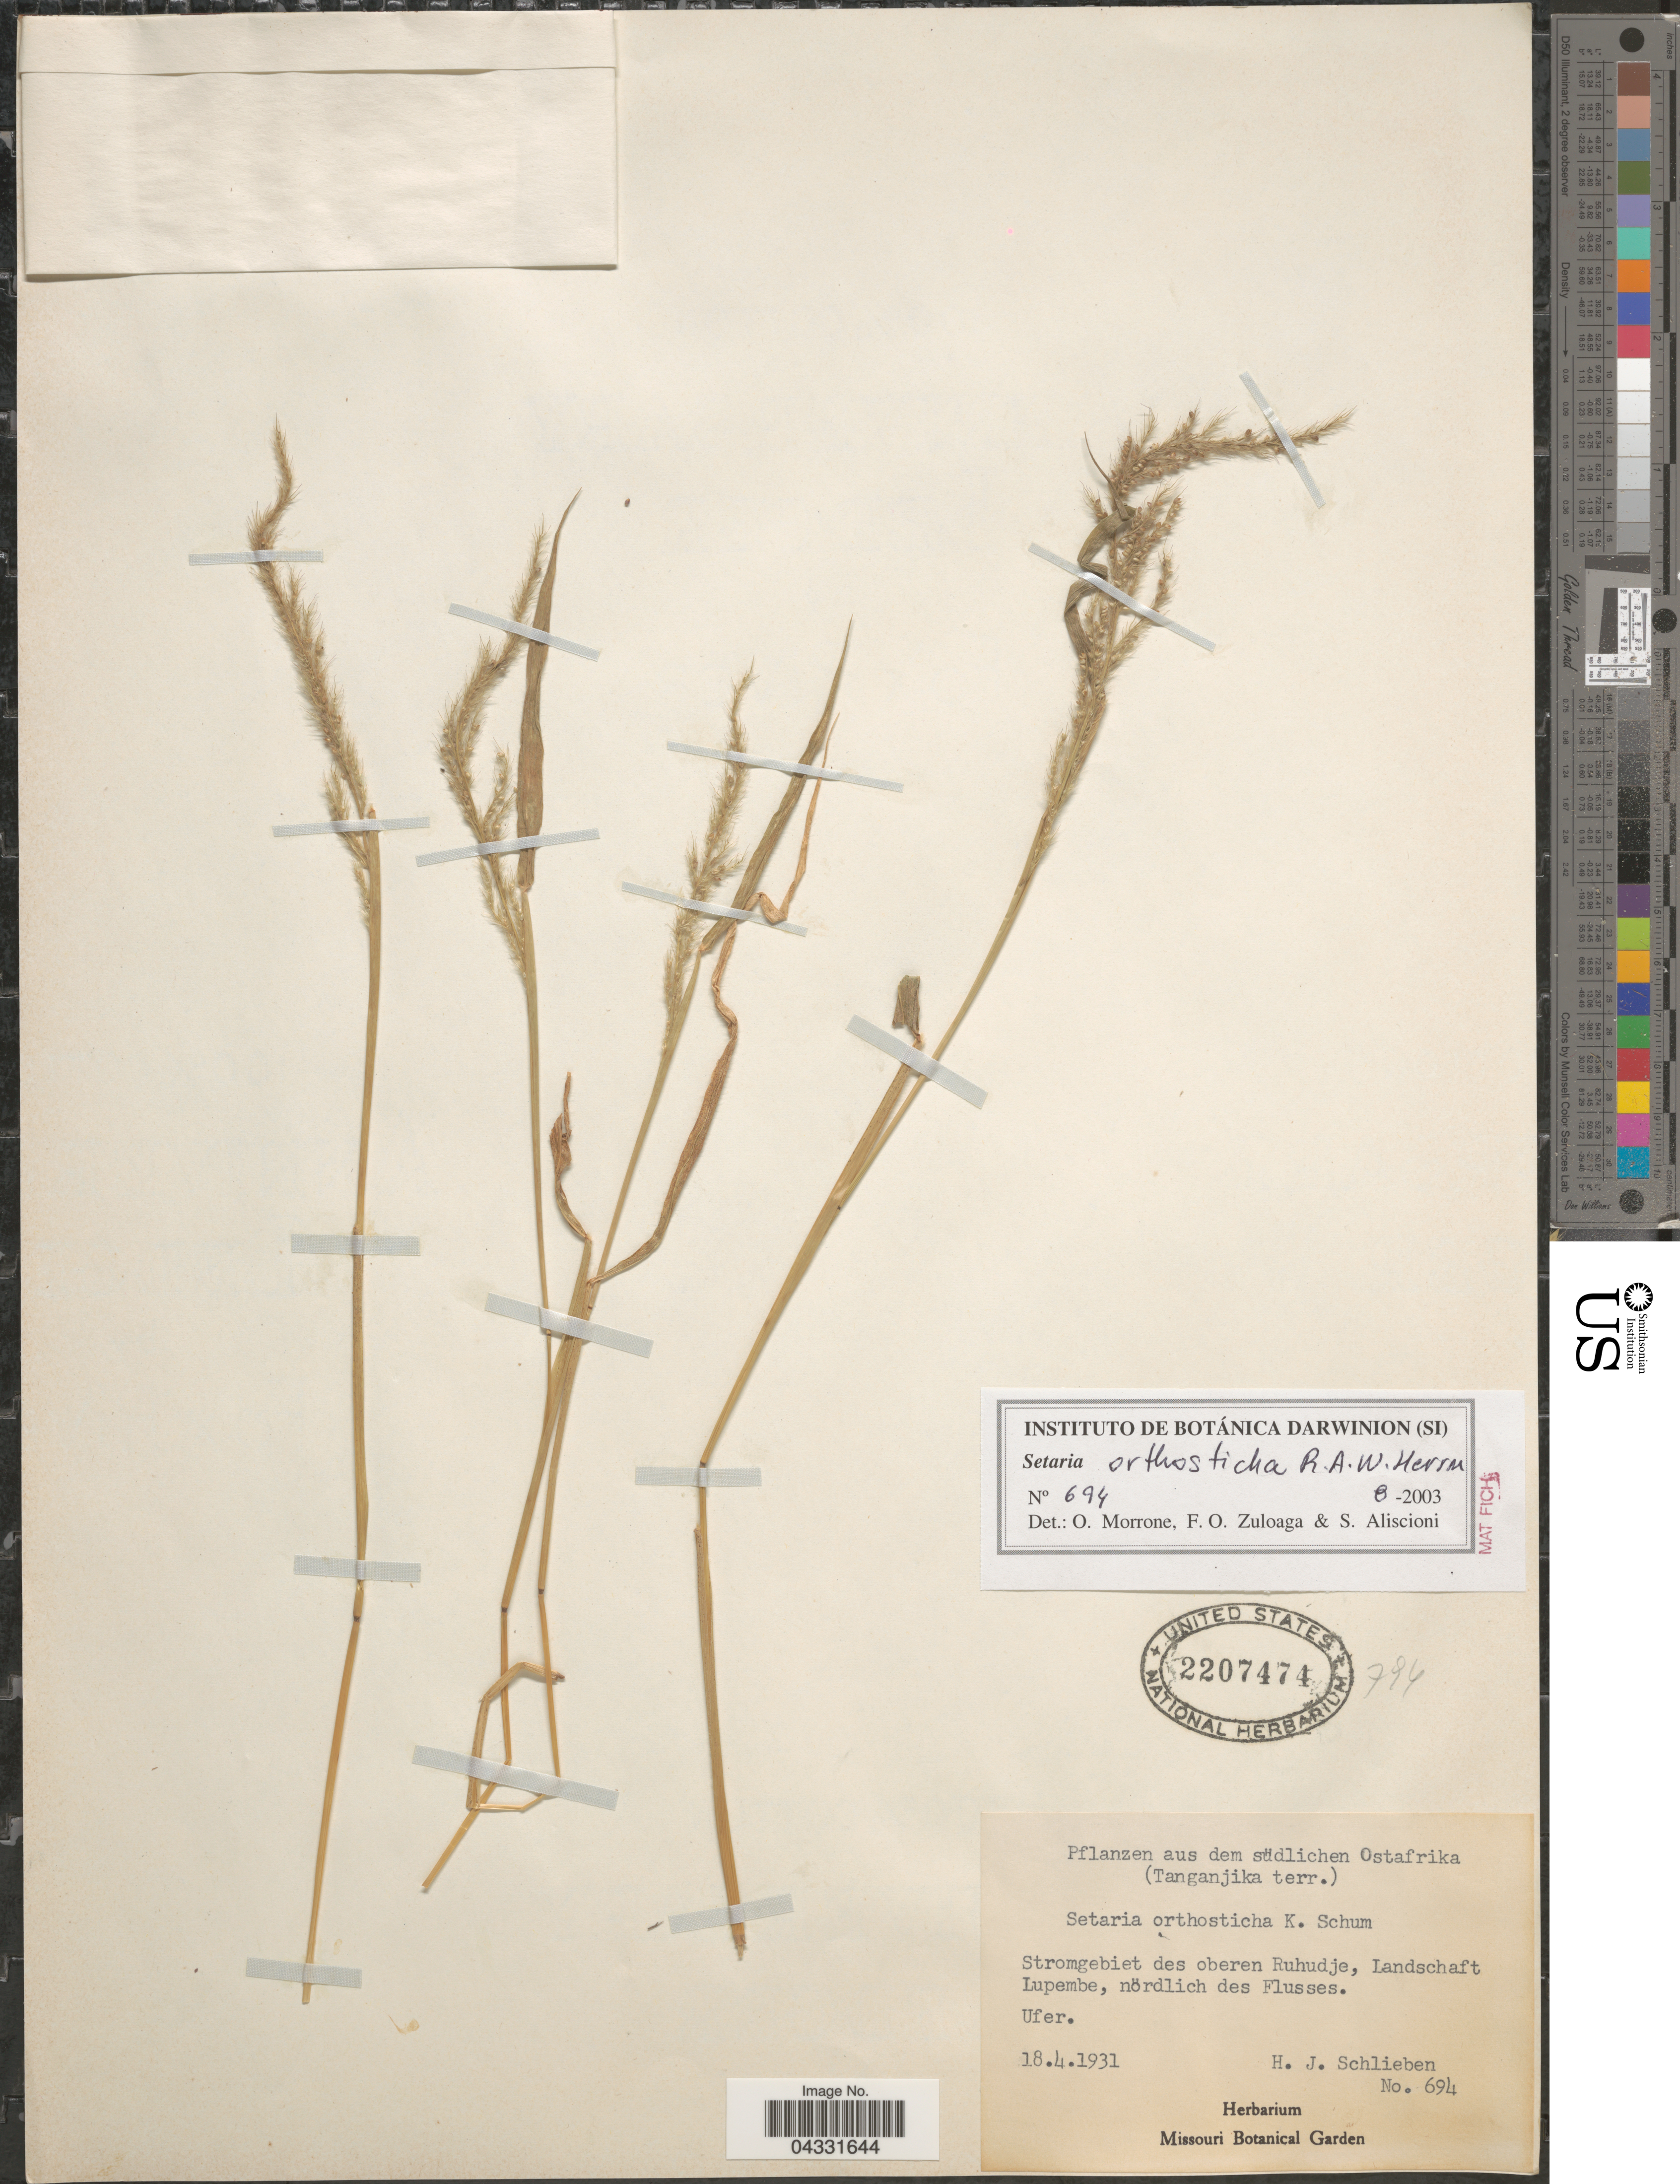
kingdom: Plantae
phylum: Tracheophyta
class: Liliopsida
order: Poales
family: Poaceae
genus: Setaria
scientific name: Setaria orthosticha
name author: R.A.W. Herrm.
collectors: H. J. Schlieben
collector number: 694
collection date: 1931-04-18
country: Tanzania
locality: Südlichen Ostafrika (Tanganjika terr.). Stromgebiet des oberen Ruhudje, Landschaft Lupembe, nördlich des Flusses. Ufer.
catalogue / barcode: US 2207474